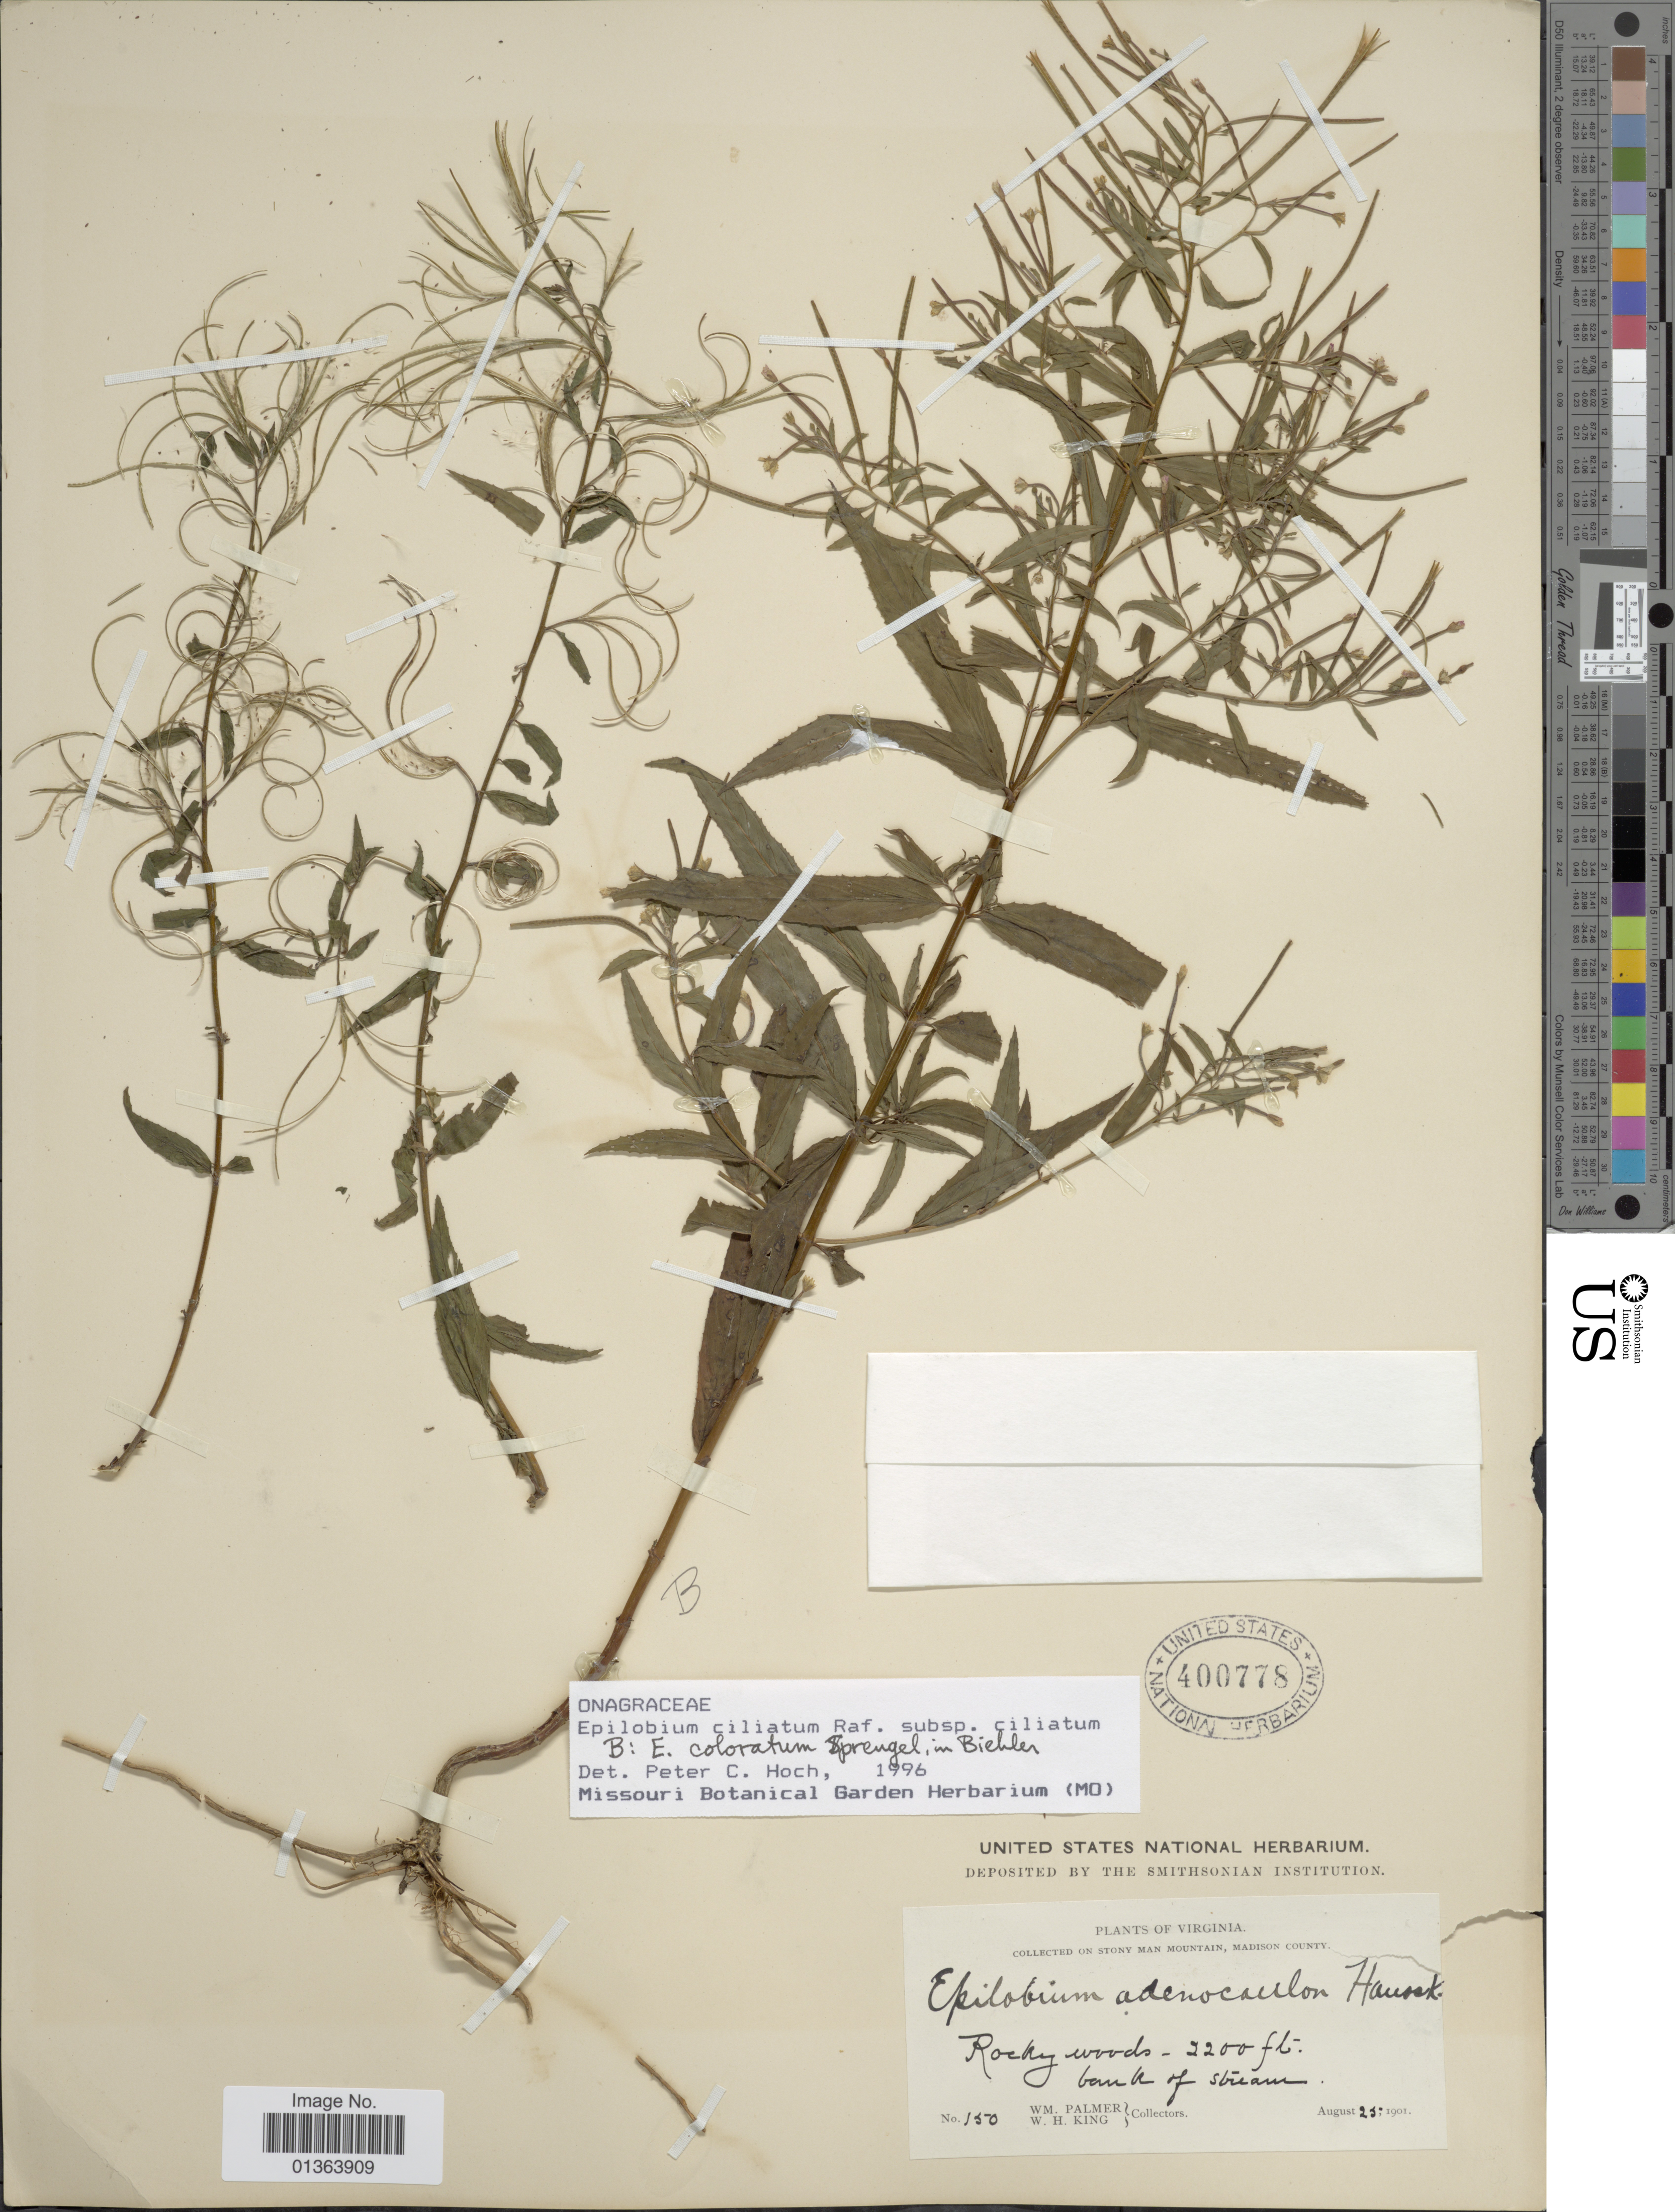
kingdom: Plantae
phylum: Tracheophyta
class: Magnoliopsida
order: Myrtales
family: Onagraceae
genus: Epilobium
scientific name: Epilobium ciliatum subsp. ciliatum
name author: Raf.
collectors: W. Palmer & W. H. King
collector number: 150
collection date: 1901-08-25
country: United States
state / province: Virginia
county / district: Madison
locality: Stony Man Mountain, Madison County.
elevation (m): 671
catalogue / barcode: US 400778